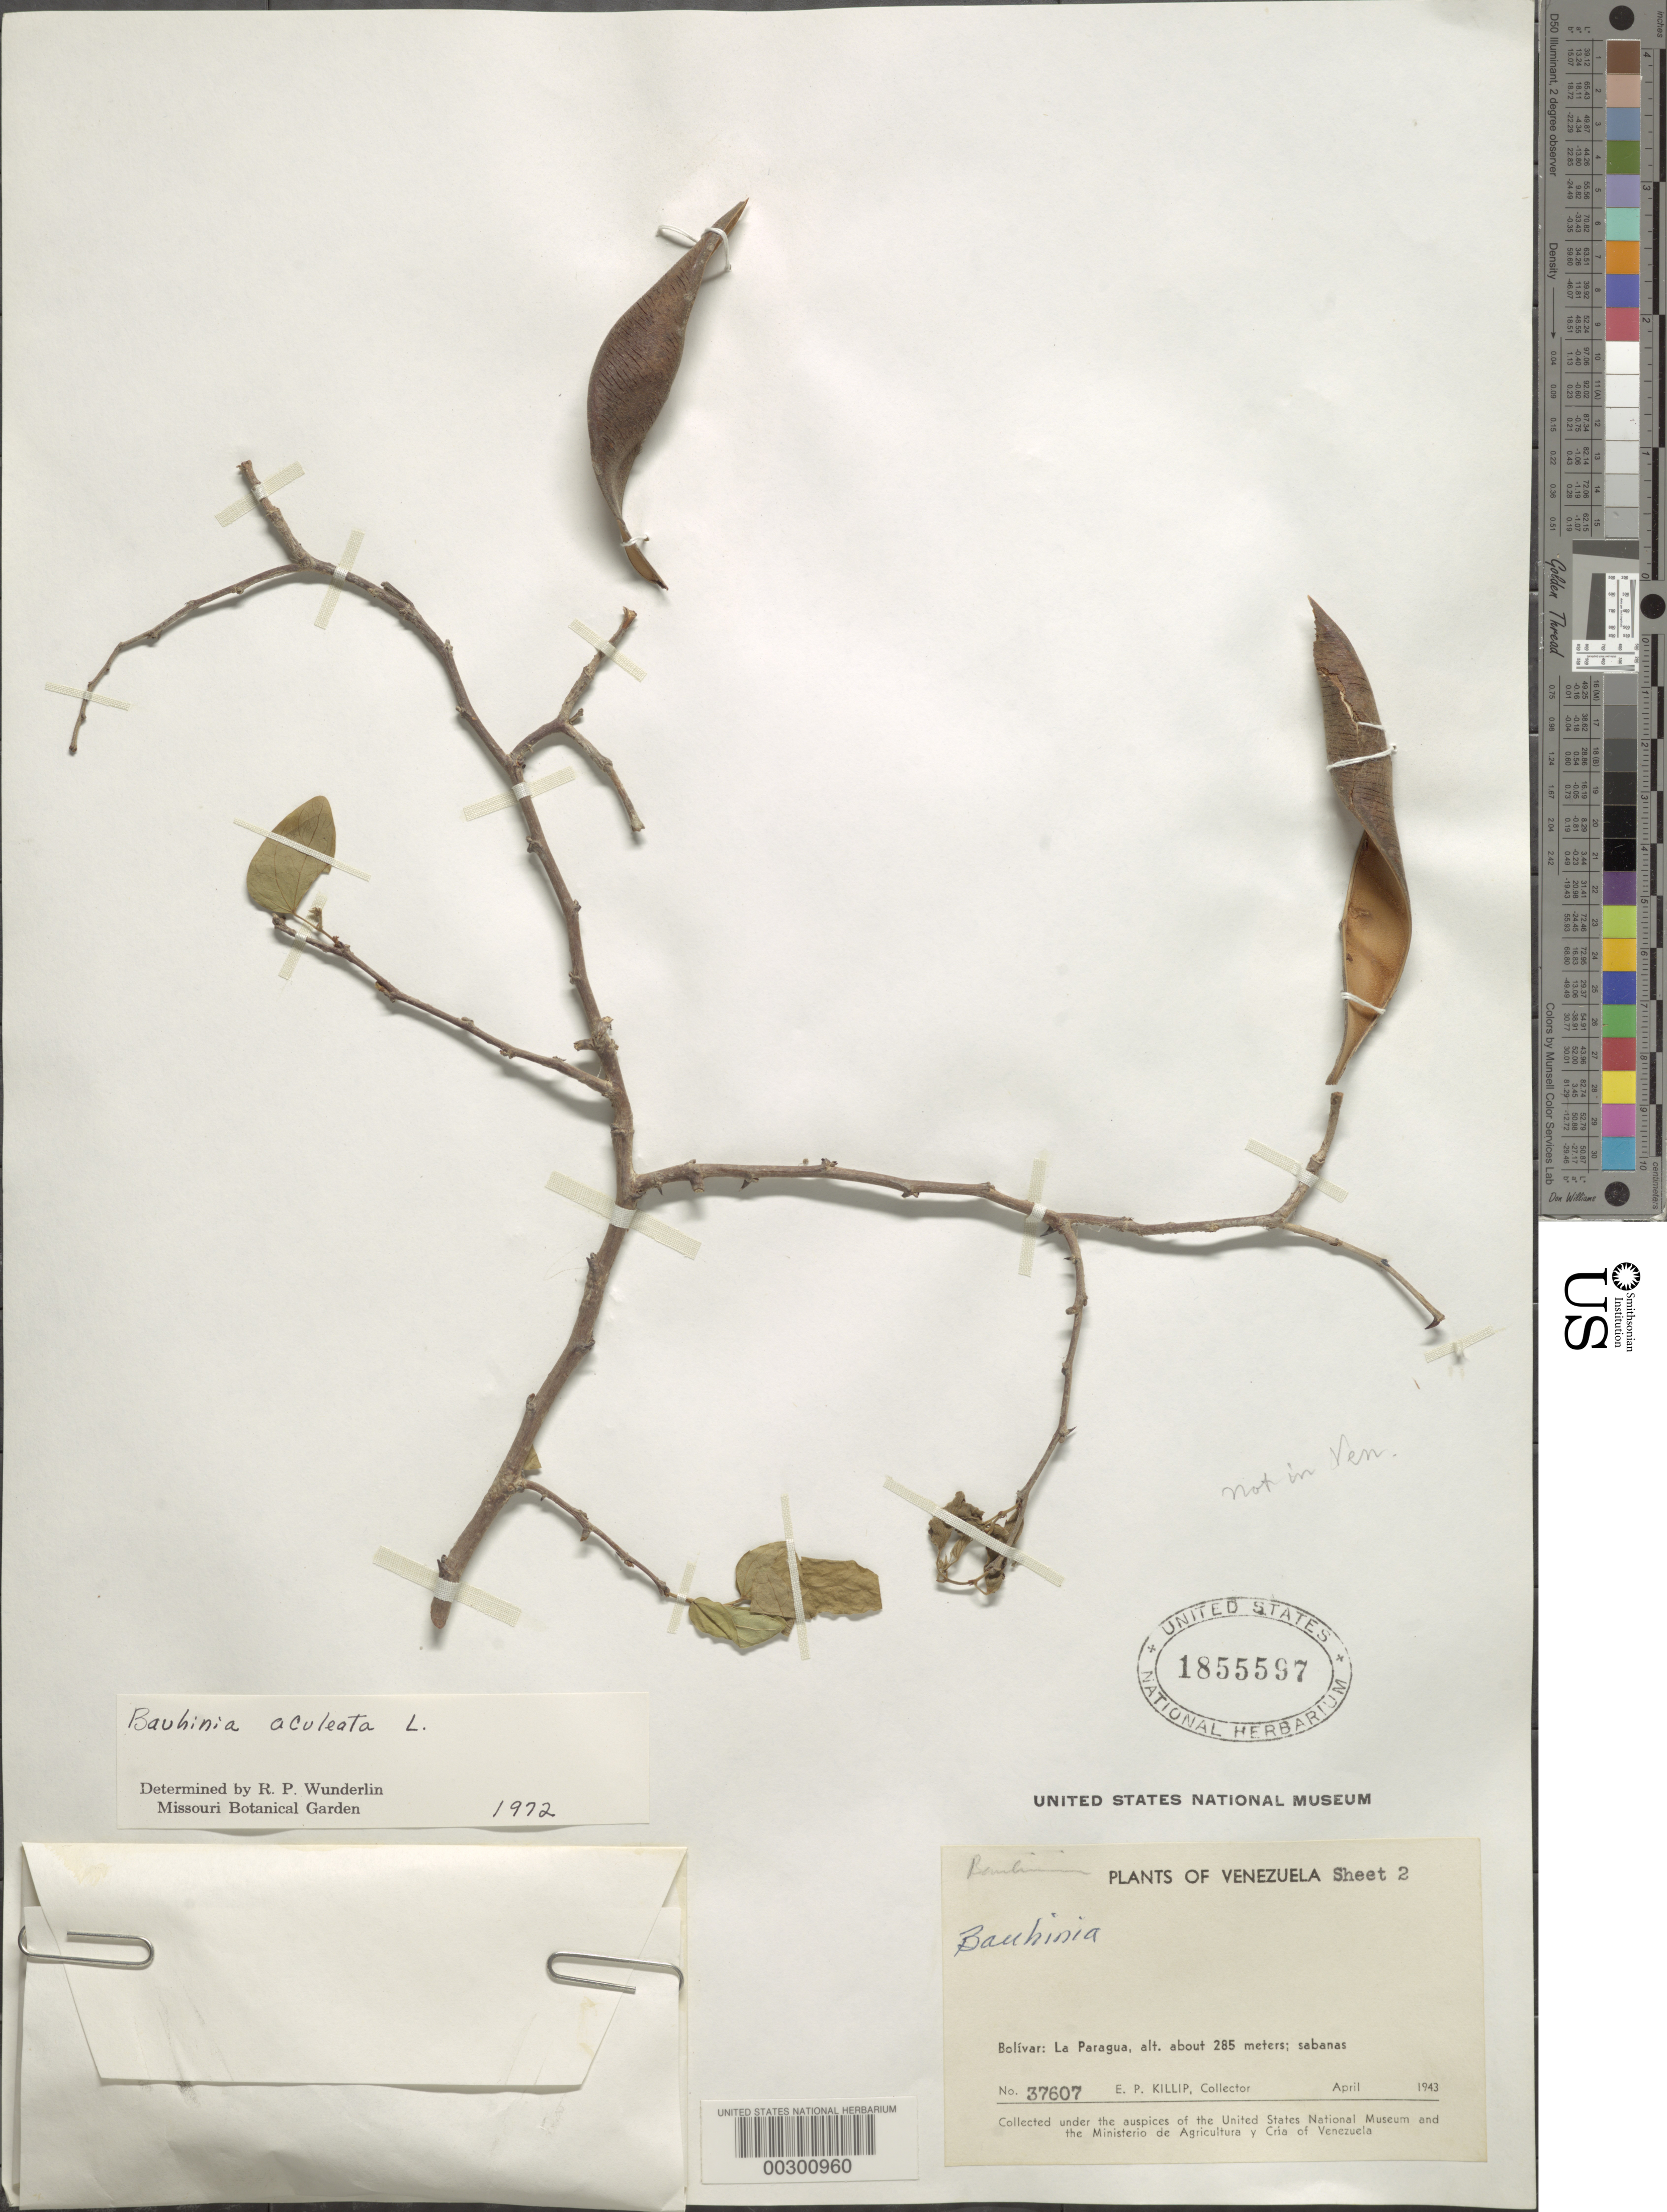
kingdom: Plantae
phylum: Tracheophyta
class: Magnoliopsida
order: Fabales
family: Fabaceae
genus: Bauhinia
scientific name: Bauhinia aculeata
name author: L.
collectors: E. P. Killip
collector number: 37607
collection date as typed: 24 Apr 1943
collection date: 1943-04-24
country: Venezuela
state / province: Bolivar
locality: La paragua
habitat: Savannas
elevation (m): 285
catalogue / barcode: US 1855597